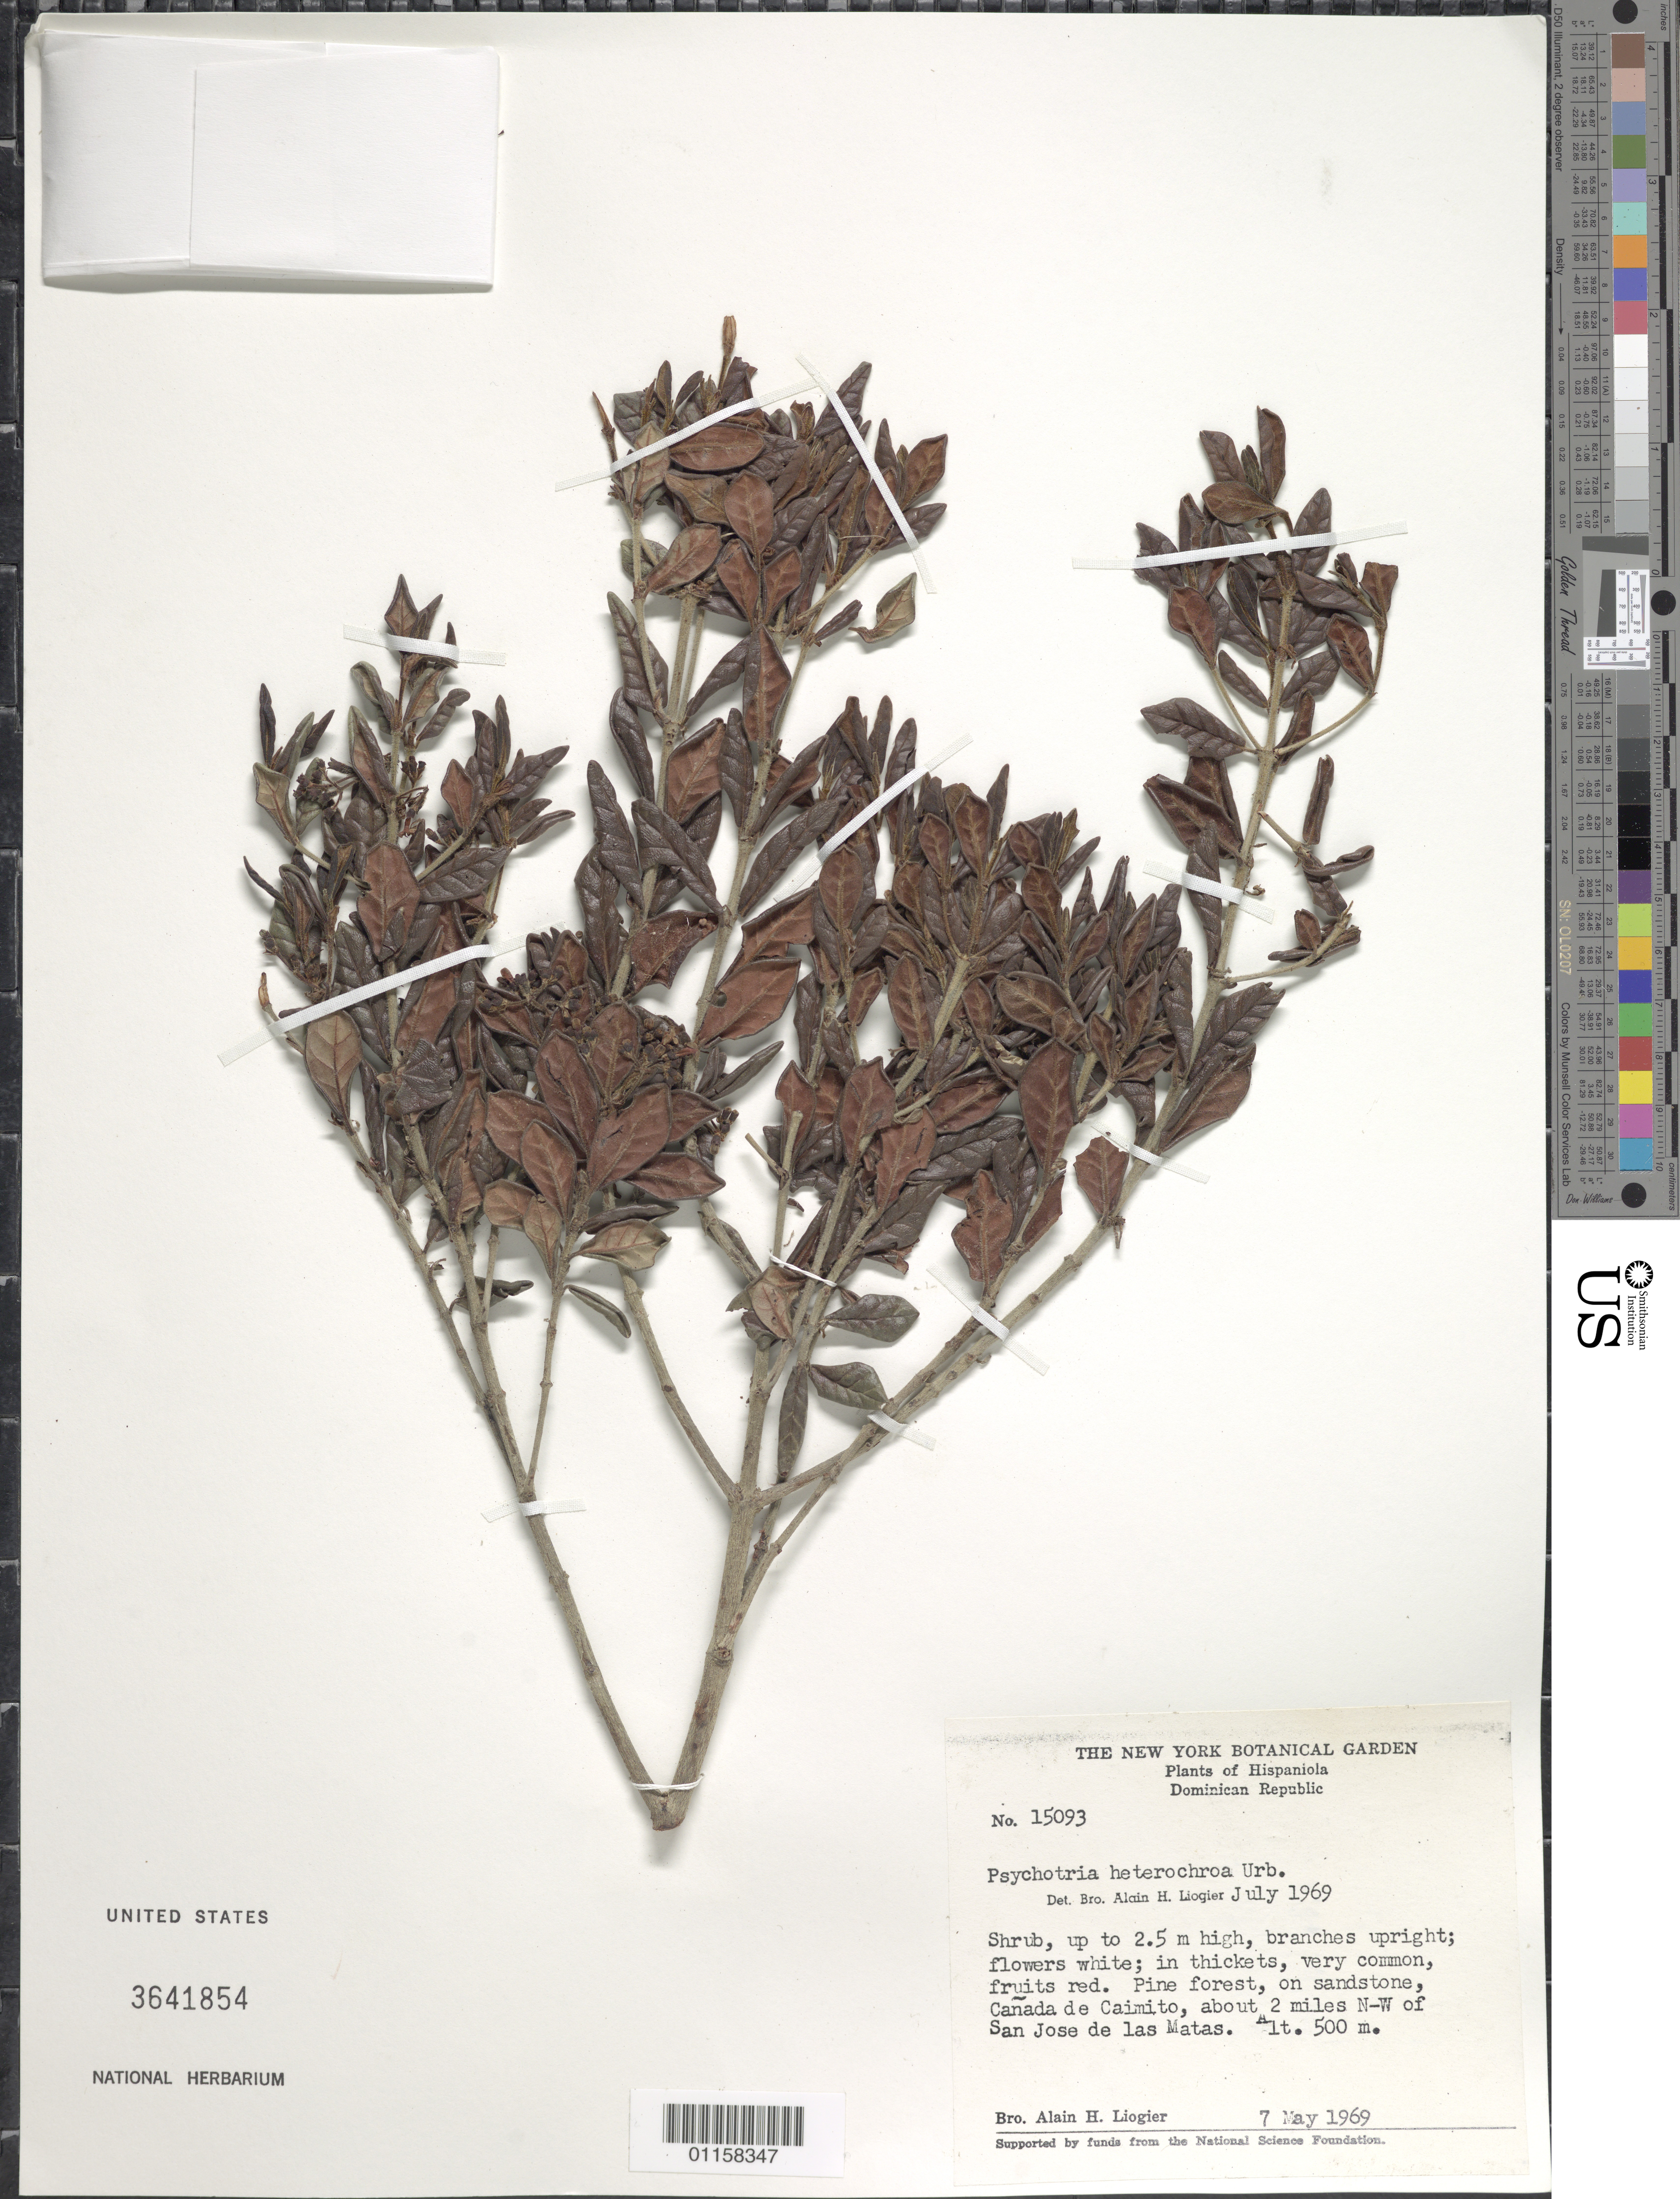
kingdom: Plantae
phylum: Tracheophyta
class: Magnoliopsida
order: Gentianales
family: Rubiaceae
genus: Psychotria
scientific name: Psychotria heterochroa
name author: Urb.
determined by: Liogier, Alain H.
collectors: A. H. Liogier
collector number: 15093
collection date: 1969-05-07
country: Dominican Republic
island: Hispaniola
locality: Cañada de Caimito, about 2 miles NW of San Jose del as Matas.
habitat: Pine forest, on sandstone. In thickets, very common.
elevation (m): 500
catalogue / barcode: US 3641854